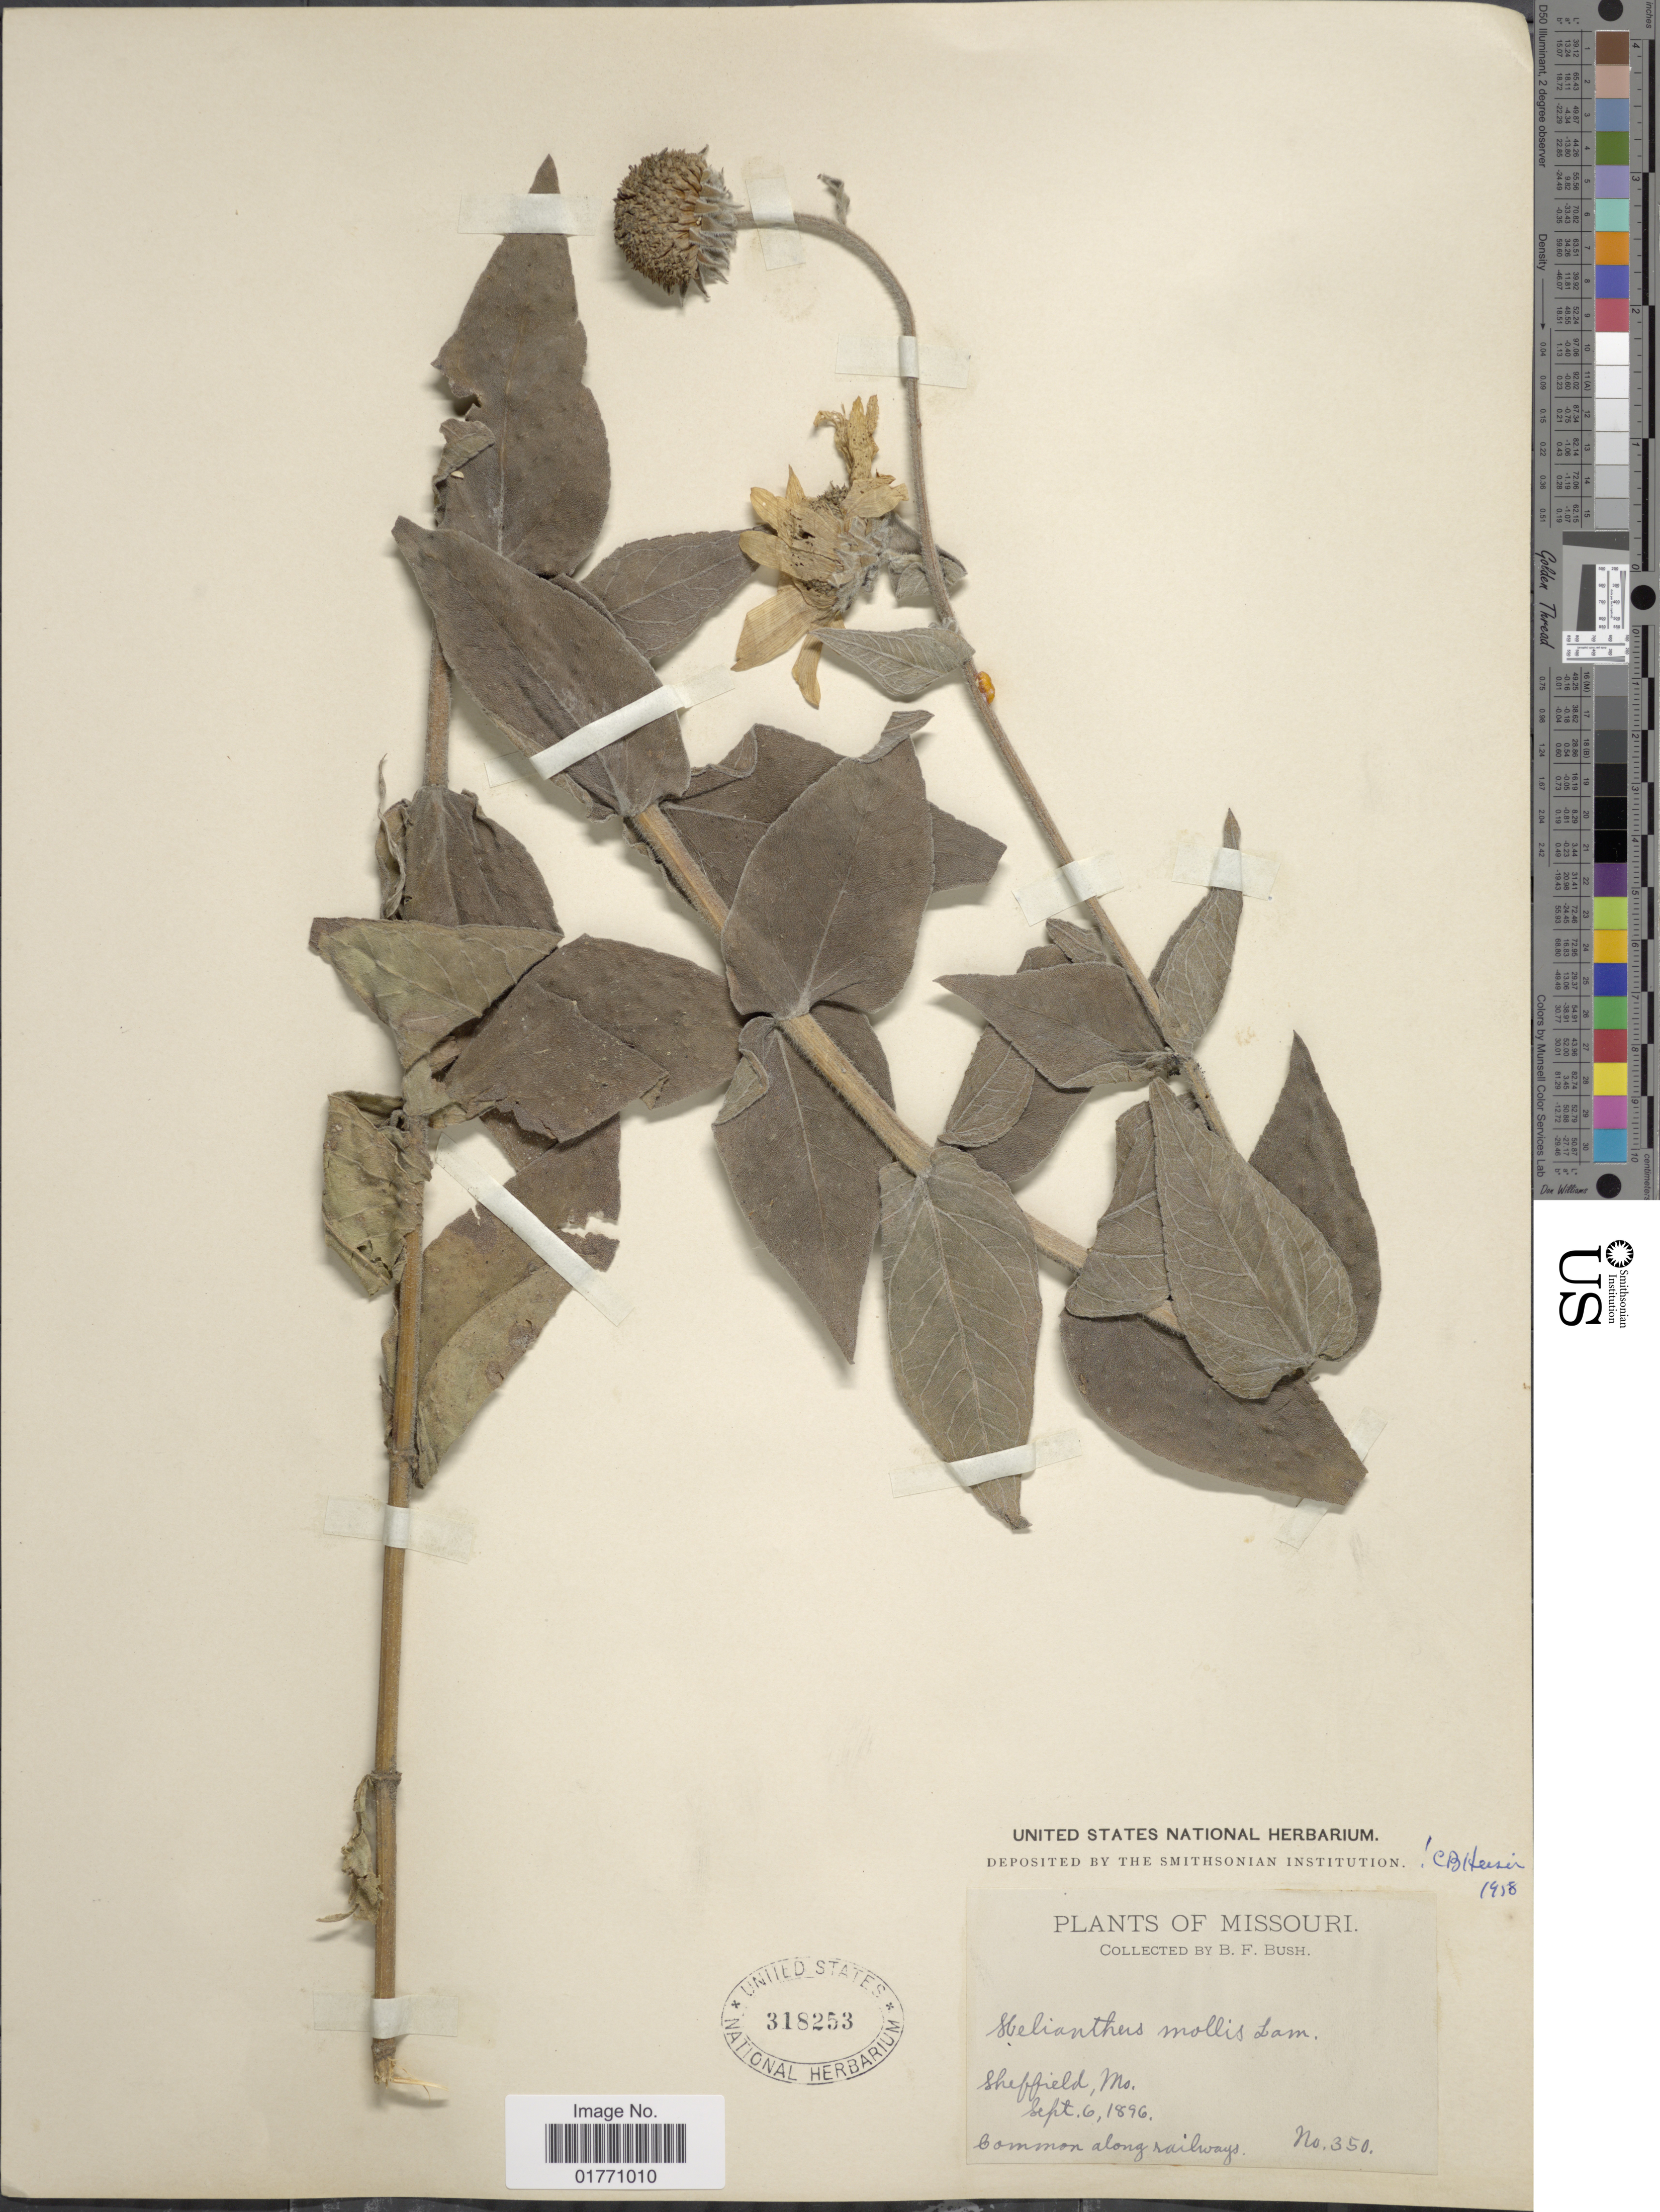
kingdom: Plantae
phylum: Tracheophyta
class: Magnoliopsida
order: Asterales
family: Asteraceae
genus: Helianthus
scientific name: Helianthus mollis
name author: Lam.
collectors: B. F. Bush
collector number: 350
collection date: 1896-09-06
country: United States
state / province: Missouri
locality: Sheffield, common along railways.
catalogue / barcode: US 318253